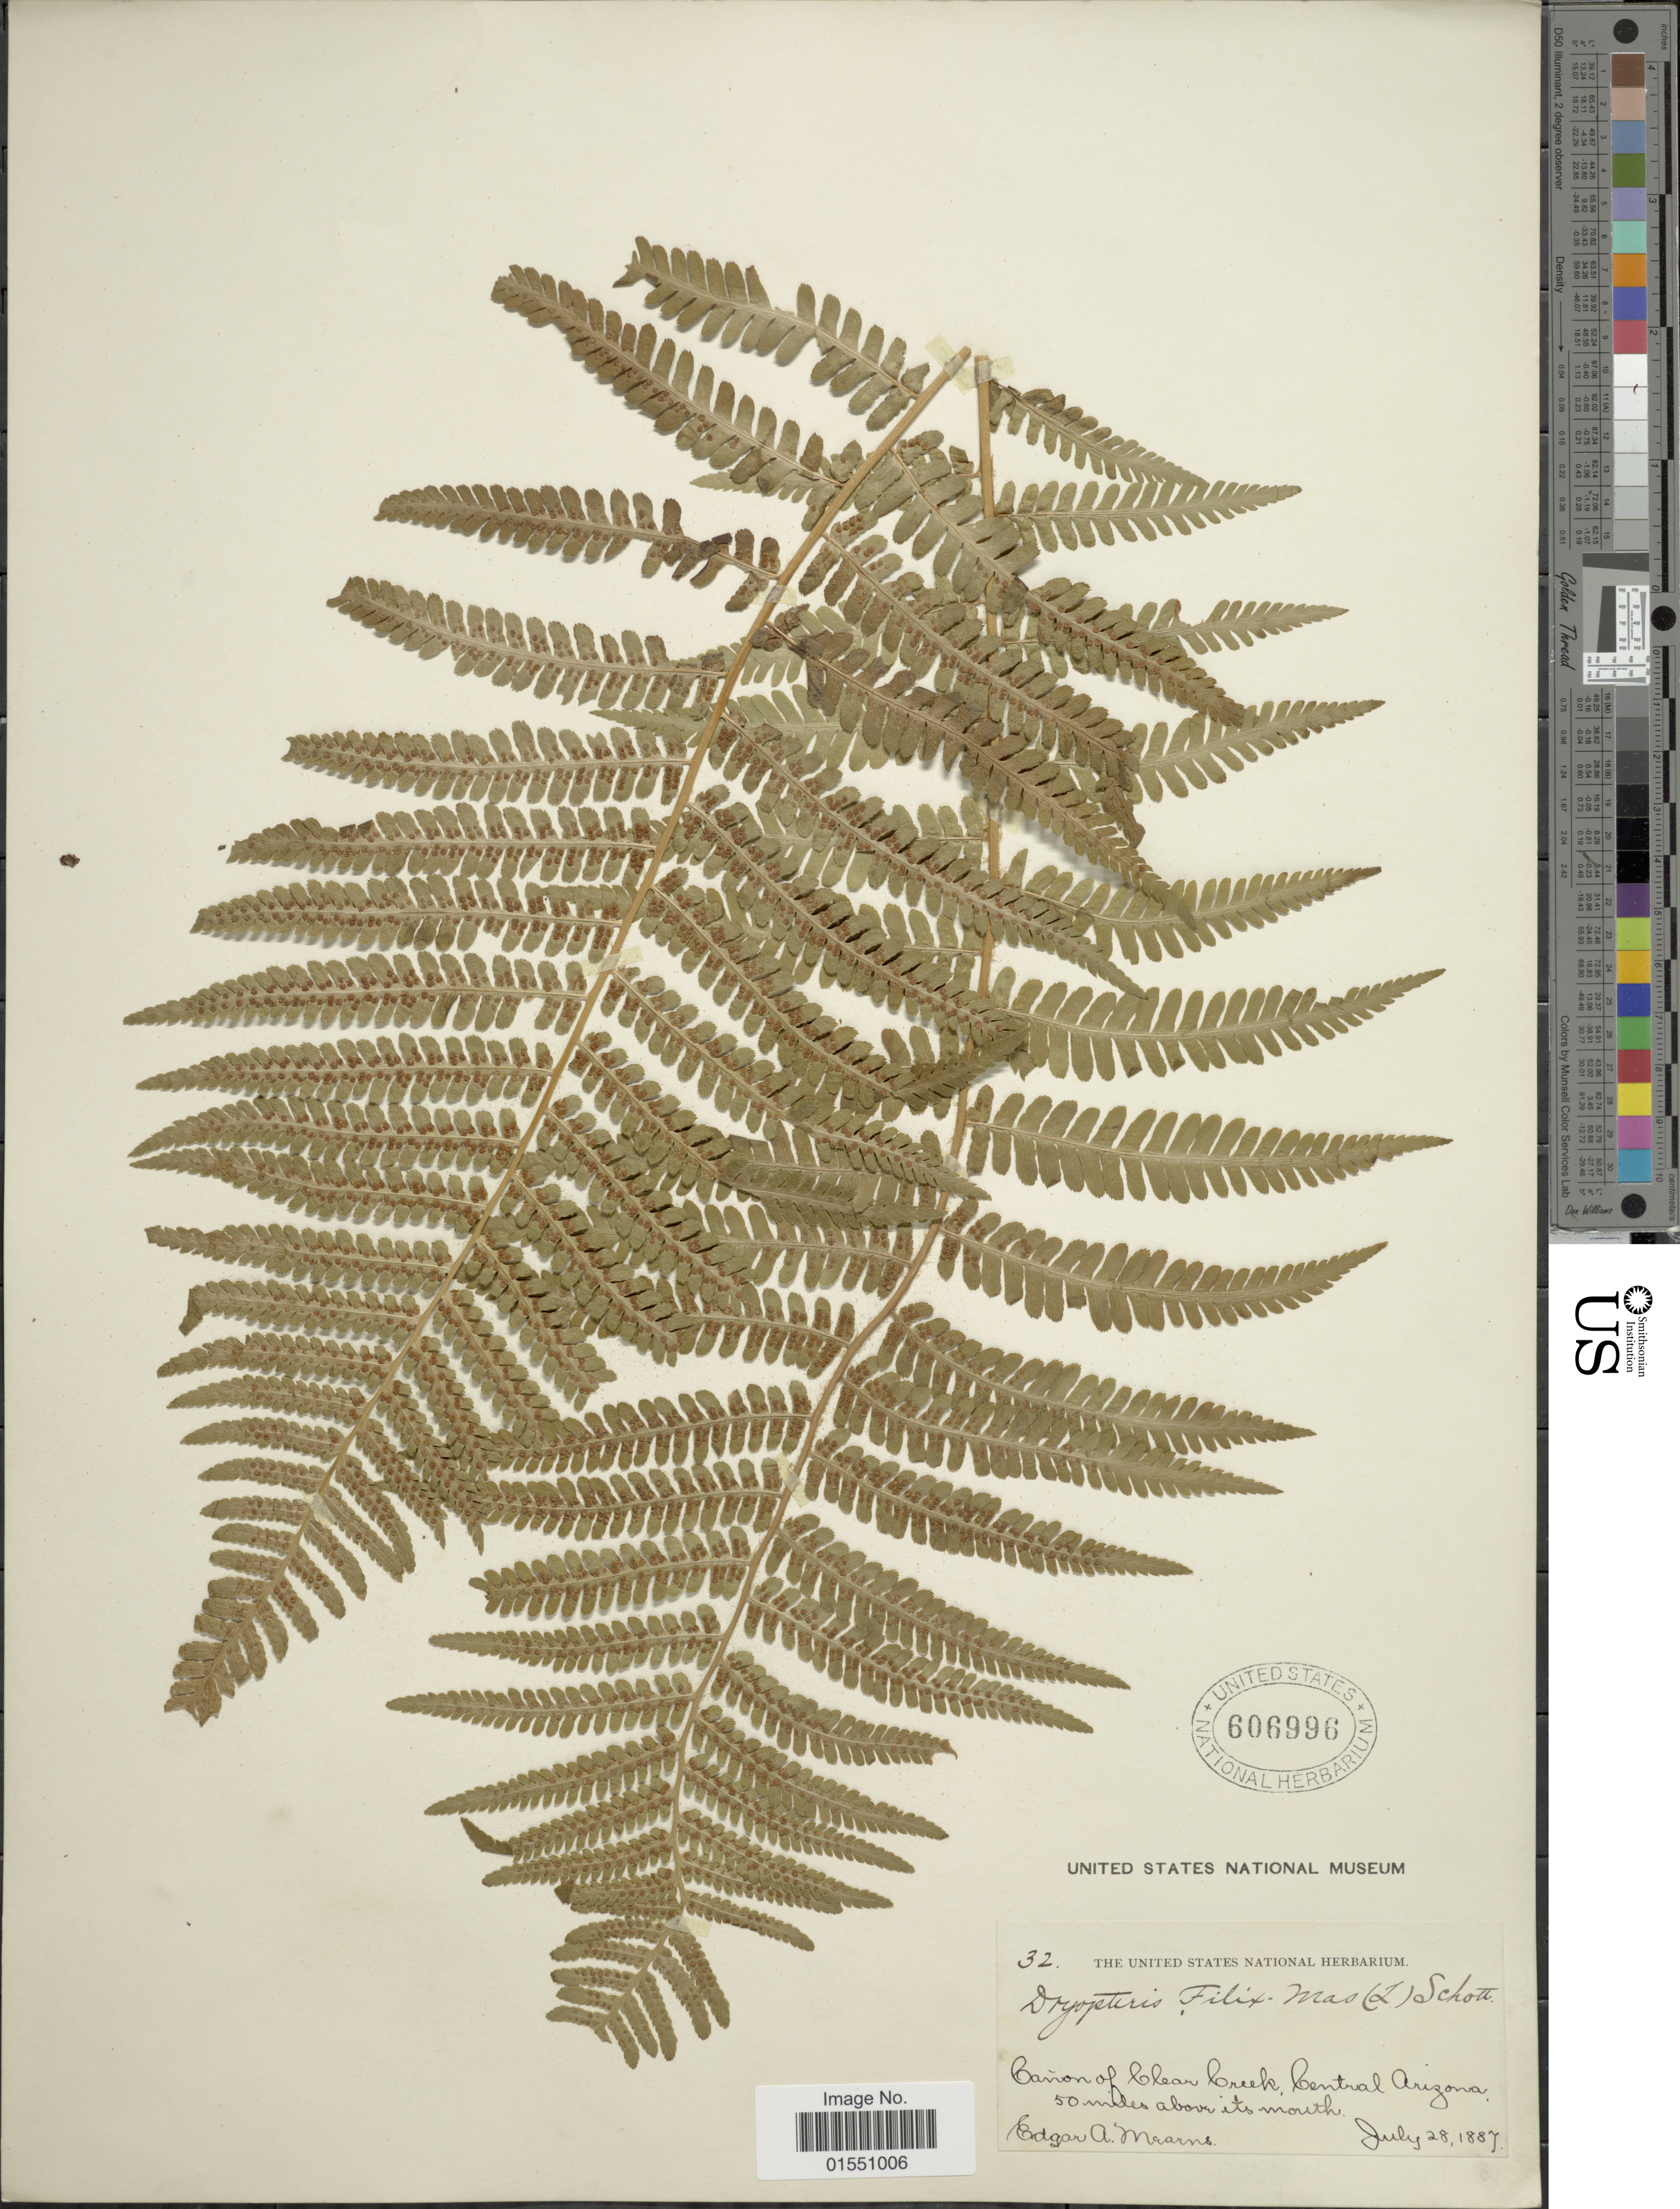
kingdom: Plantae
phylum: Tracheophyta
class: Polypodiopsida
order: Polypodiales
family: Dryopteridaceae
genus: Dryopteris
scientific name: Dryopteris filix-mas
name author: (L.) Schott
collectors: E. A. Mearns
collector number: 32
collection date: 1887-07-28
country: United States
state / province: Arizona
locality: Cañon Of Clear Creek, Central Arizona. 50 miles above its mouth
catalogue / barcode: US 606996